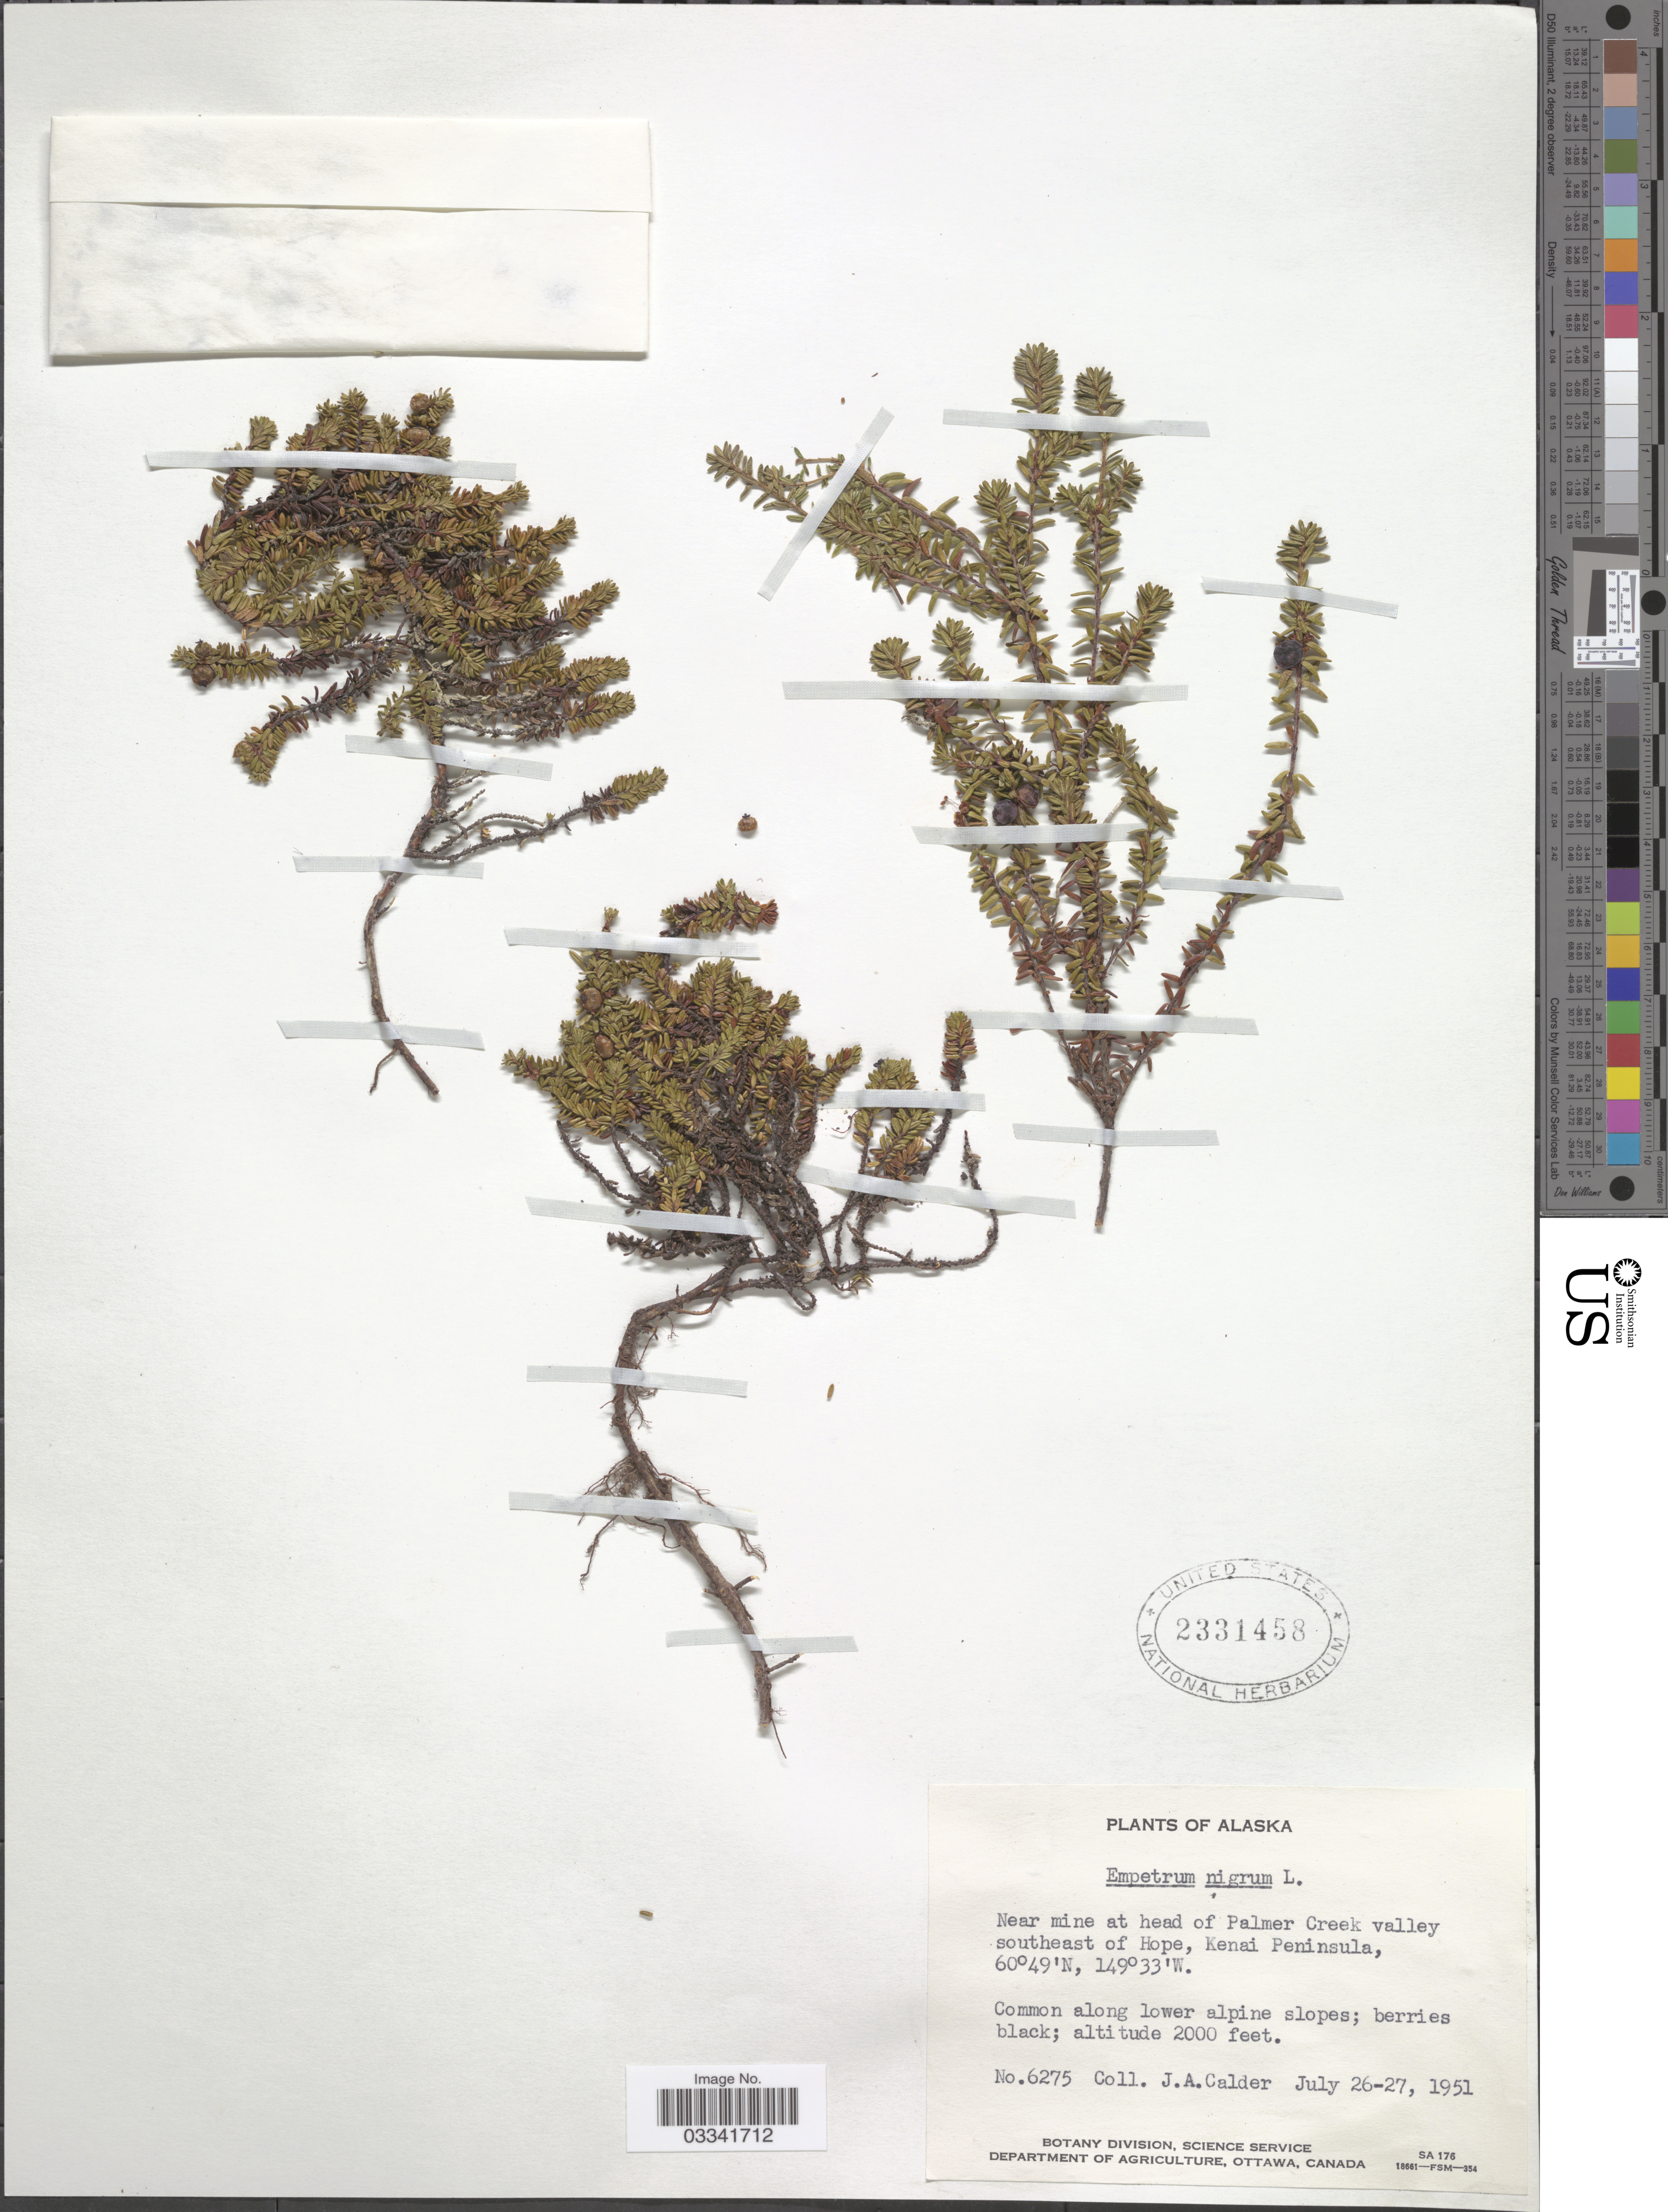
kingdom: Plantae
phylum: Tracheophyta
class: Magnoliopsida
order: Ericales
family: Ericaceae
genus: Empetrum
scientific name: Empetrum nigrum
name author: L.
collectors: J. A. Calder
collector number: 6275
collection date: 1951-07-26/1951-07-27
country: United States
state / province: Alaska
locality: Near mine at head of Palmer Creek valley, southeast of Hope, Kenai Peninsula.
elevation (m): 610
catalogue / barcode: US 2331458